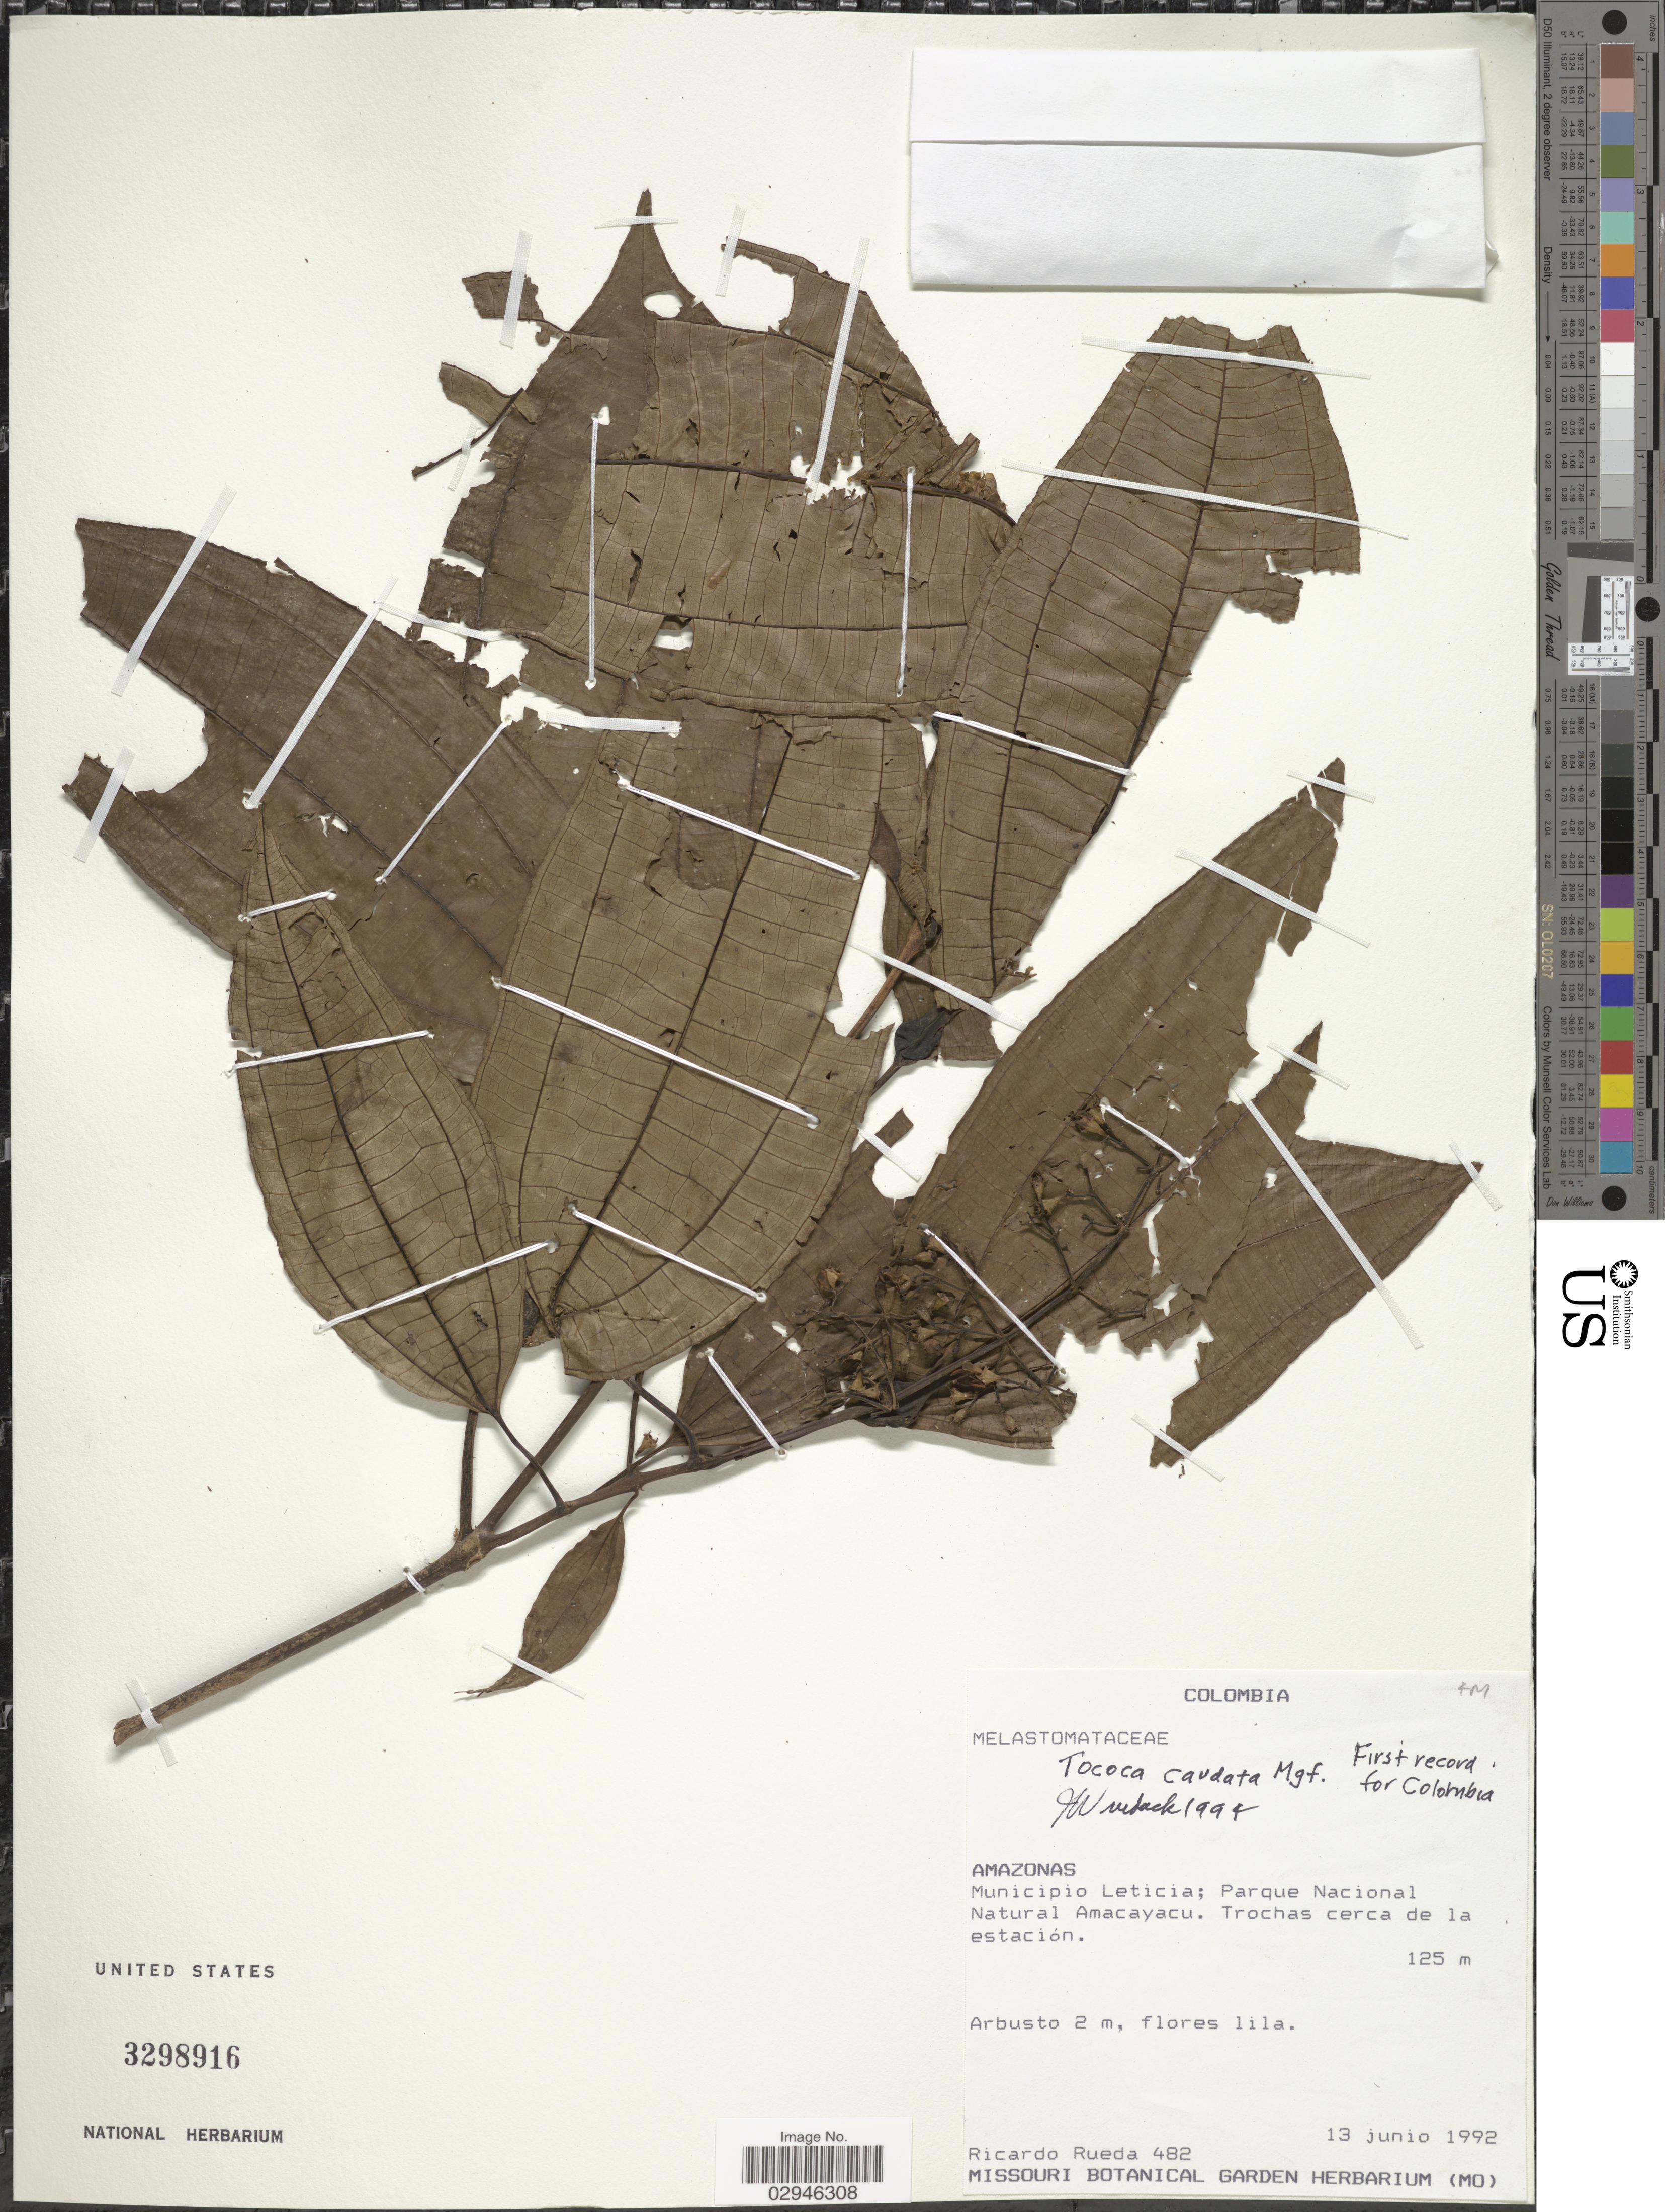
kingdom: Plantae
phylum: Tracheophyta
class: Magnoliopsida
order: Myrtales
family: Melastomataceae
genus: Tococa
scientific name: Tococa caudata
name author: Markgr.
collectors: R. Rueda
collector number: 482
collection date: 1992-06-13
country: Colombia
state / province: Amazônas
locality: Municipio Leticia; Parque Nacional Natural Amacayacu, Trochas cerca de la estación.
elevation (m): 125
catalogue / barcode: US 3298916